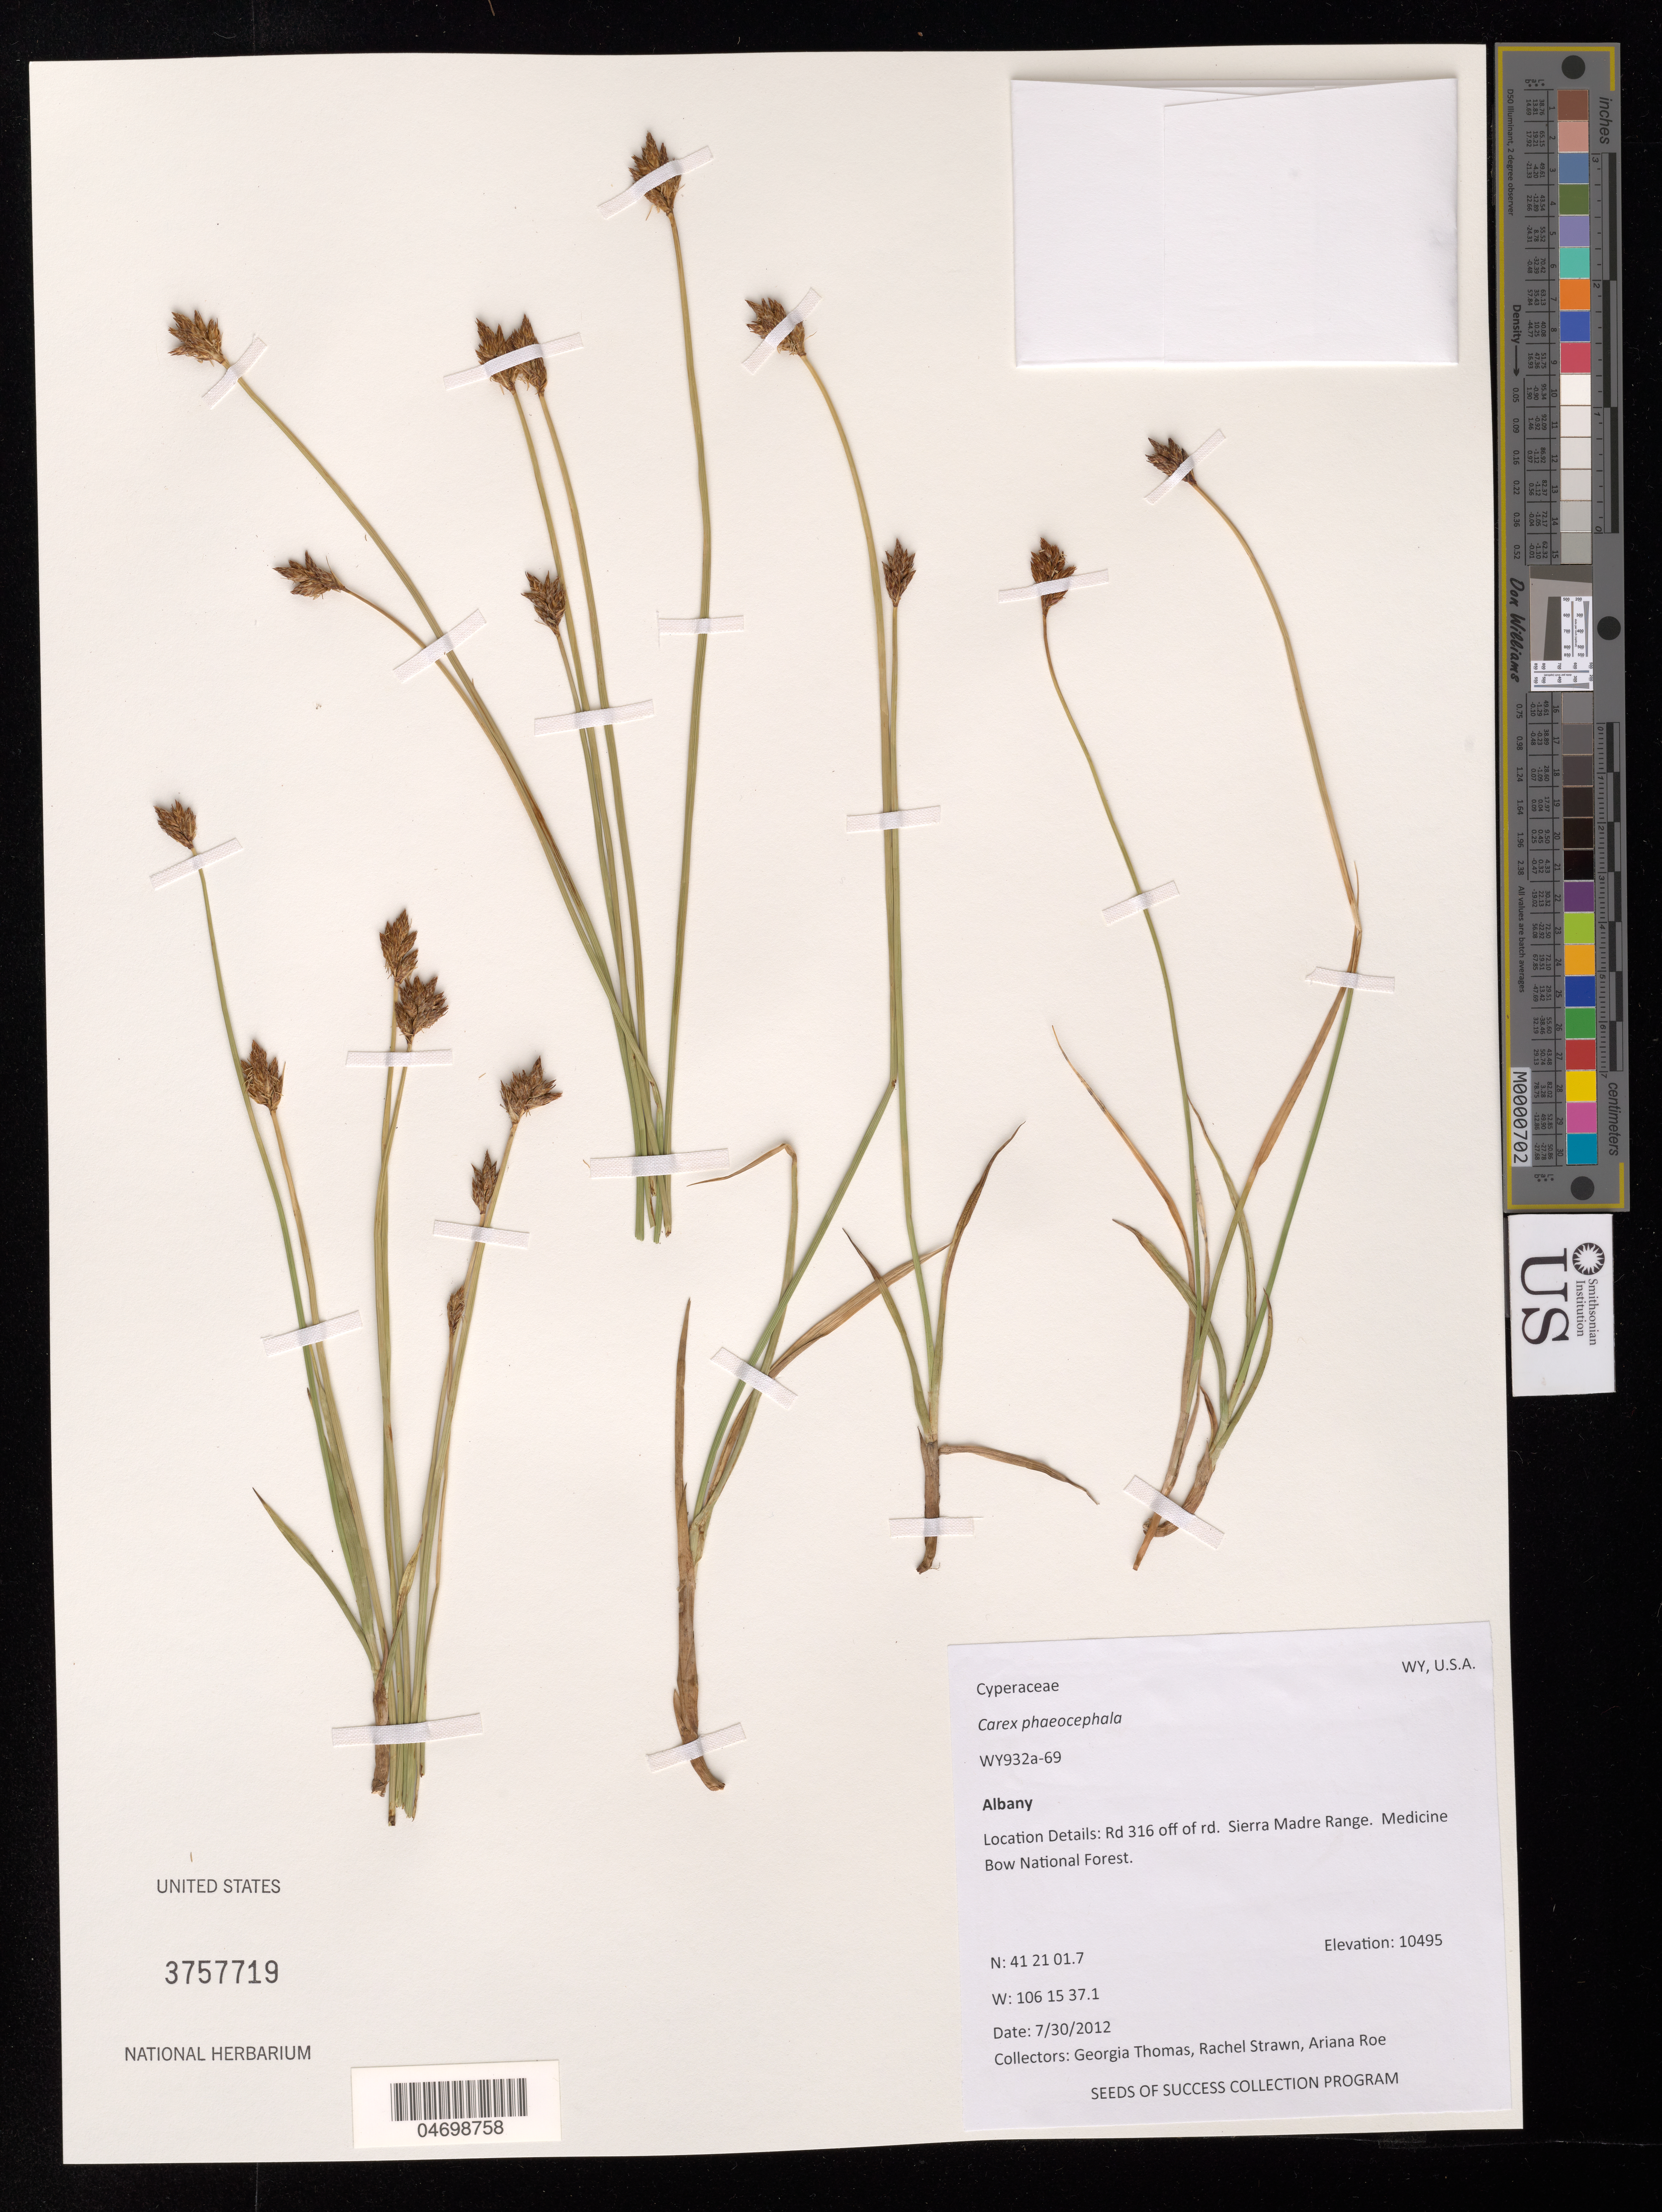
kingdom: Plantae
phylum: Tracheophyta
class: Liliopsida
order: Poales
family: Cyperaceae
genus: Carex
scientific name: Carex phaeocephala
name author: Piper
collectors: G. Thomas, R. Strawn & A. Roe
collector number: WY932A-69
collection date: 2012-07-30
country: United States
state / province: Wyoming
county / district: Albany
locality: Medicine Bow National Forest. Sierra Madre Range, Rd 316.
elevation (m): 3199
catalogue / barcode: US 3757719